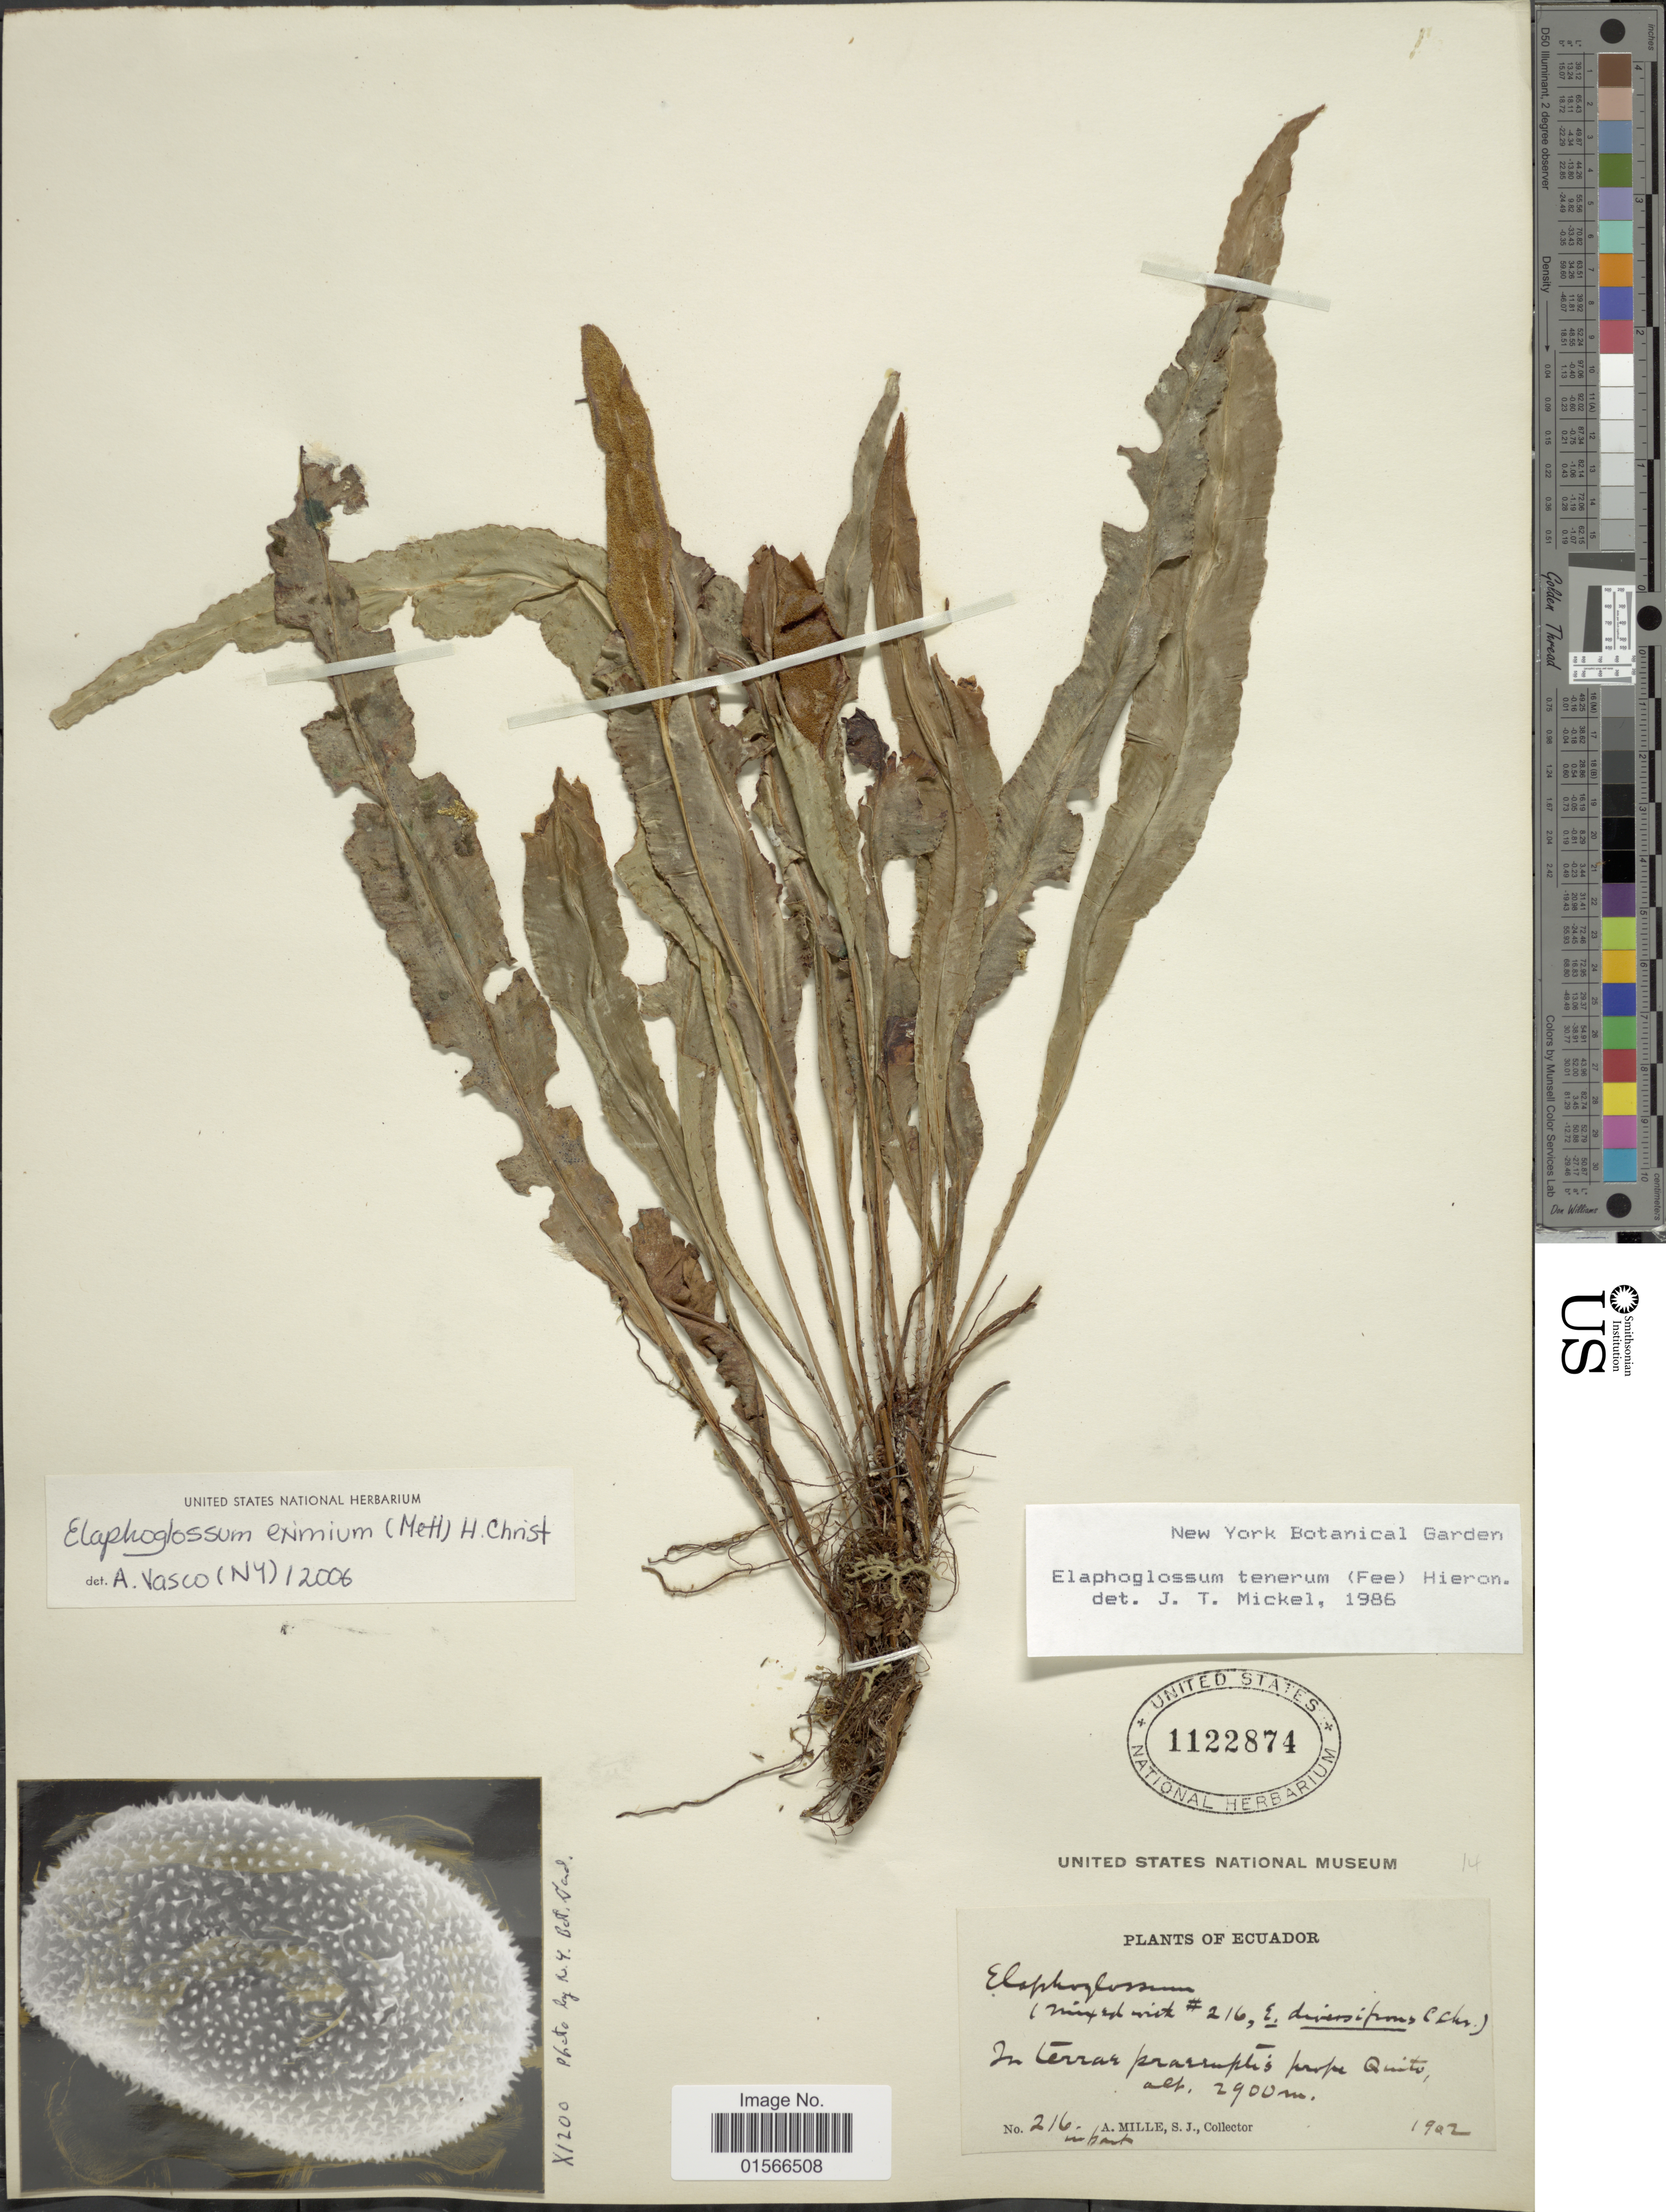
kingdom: Plantae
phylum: Tracheophyta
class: Polypodiopsida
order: Polypodiales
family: Dryopteridaceae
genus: Elaphoglossum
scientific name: Elaphoglossum eximium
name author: (Mett.) Christ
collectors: A. Mille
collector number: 216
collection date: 1902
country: Ecuador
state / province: Pichincha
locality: prope Quito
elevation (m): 2900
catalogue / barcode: US 1122874